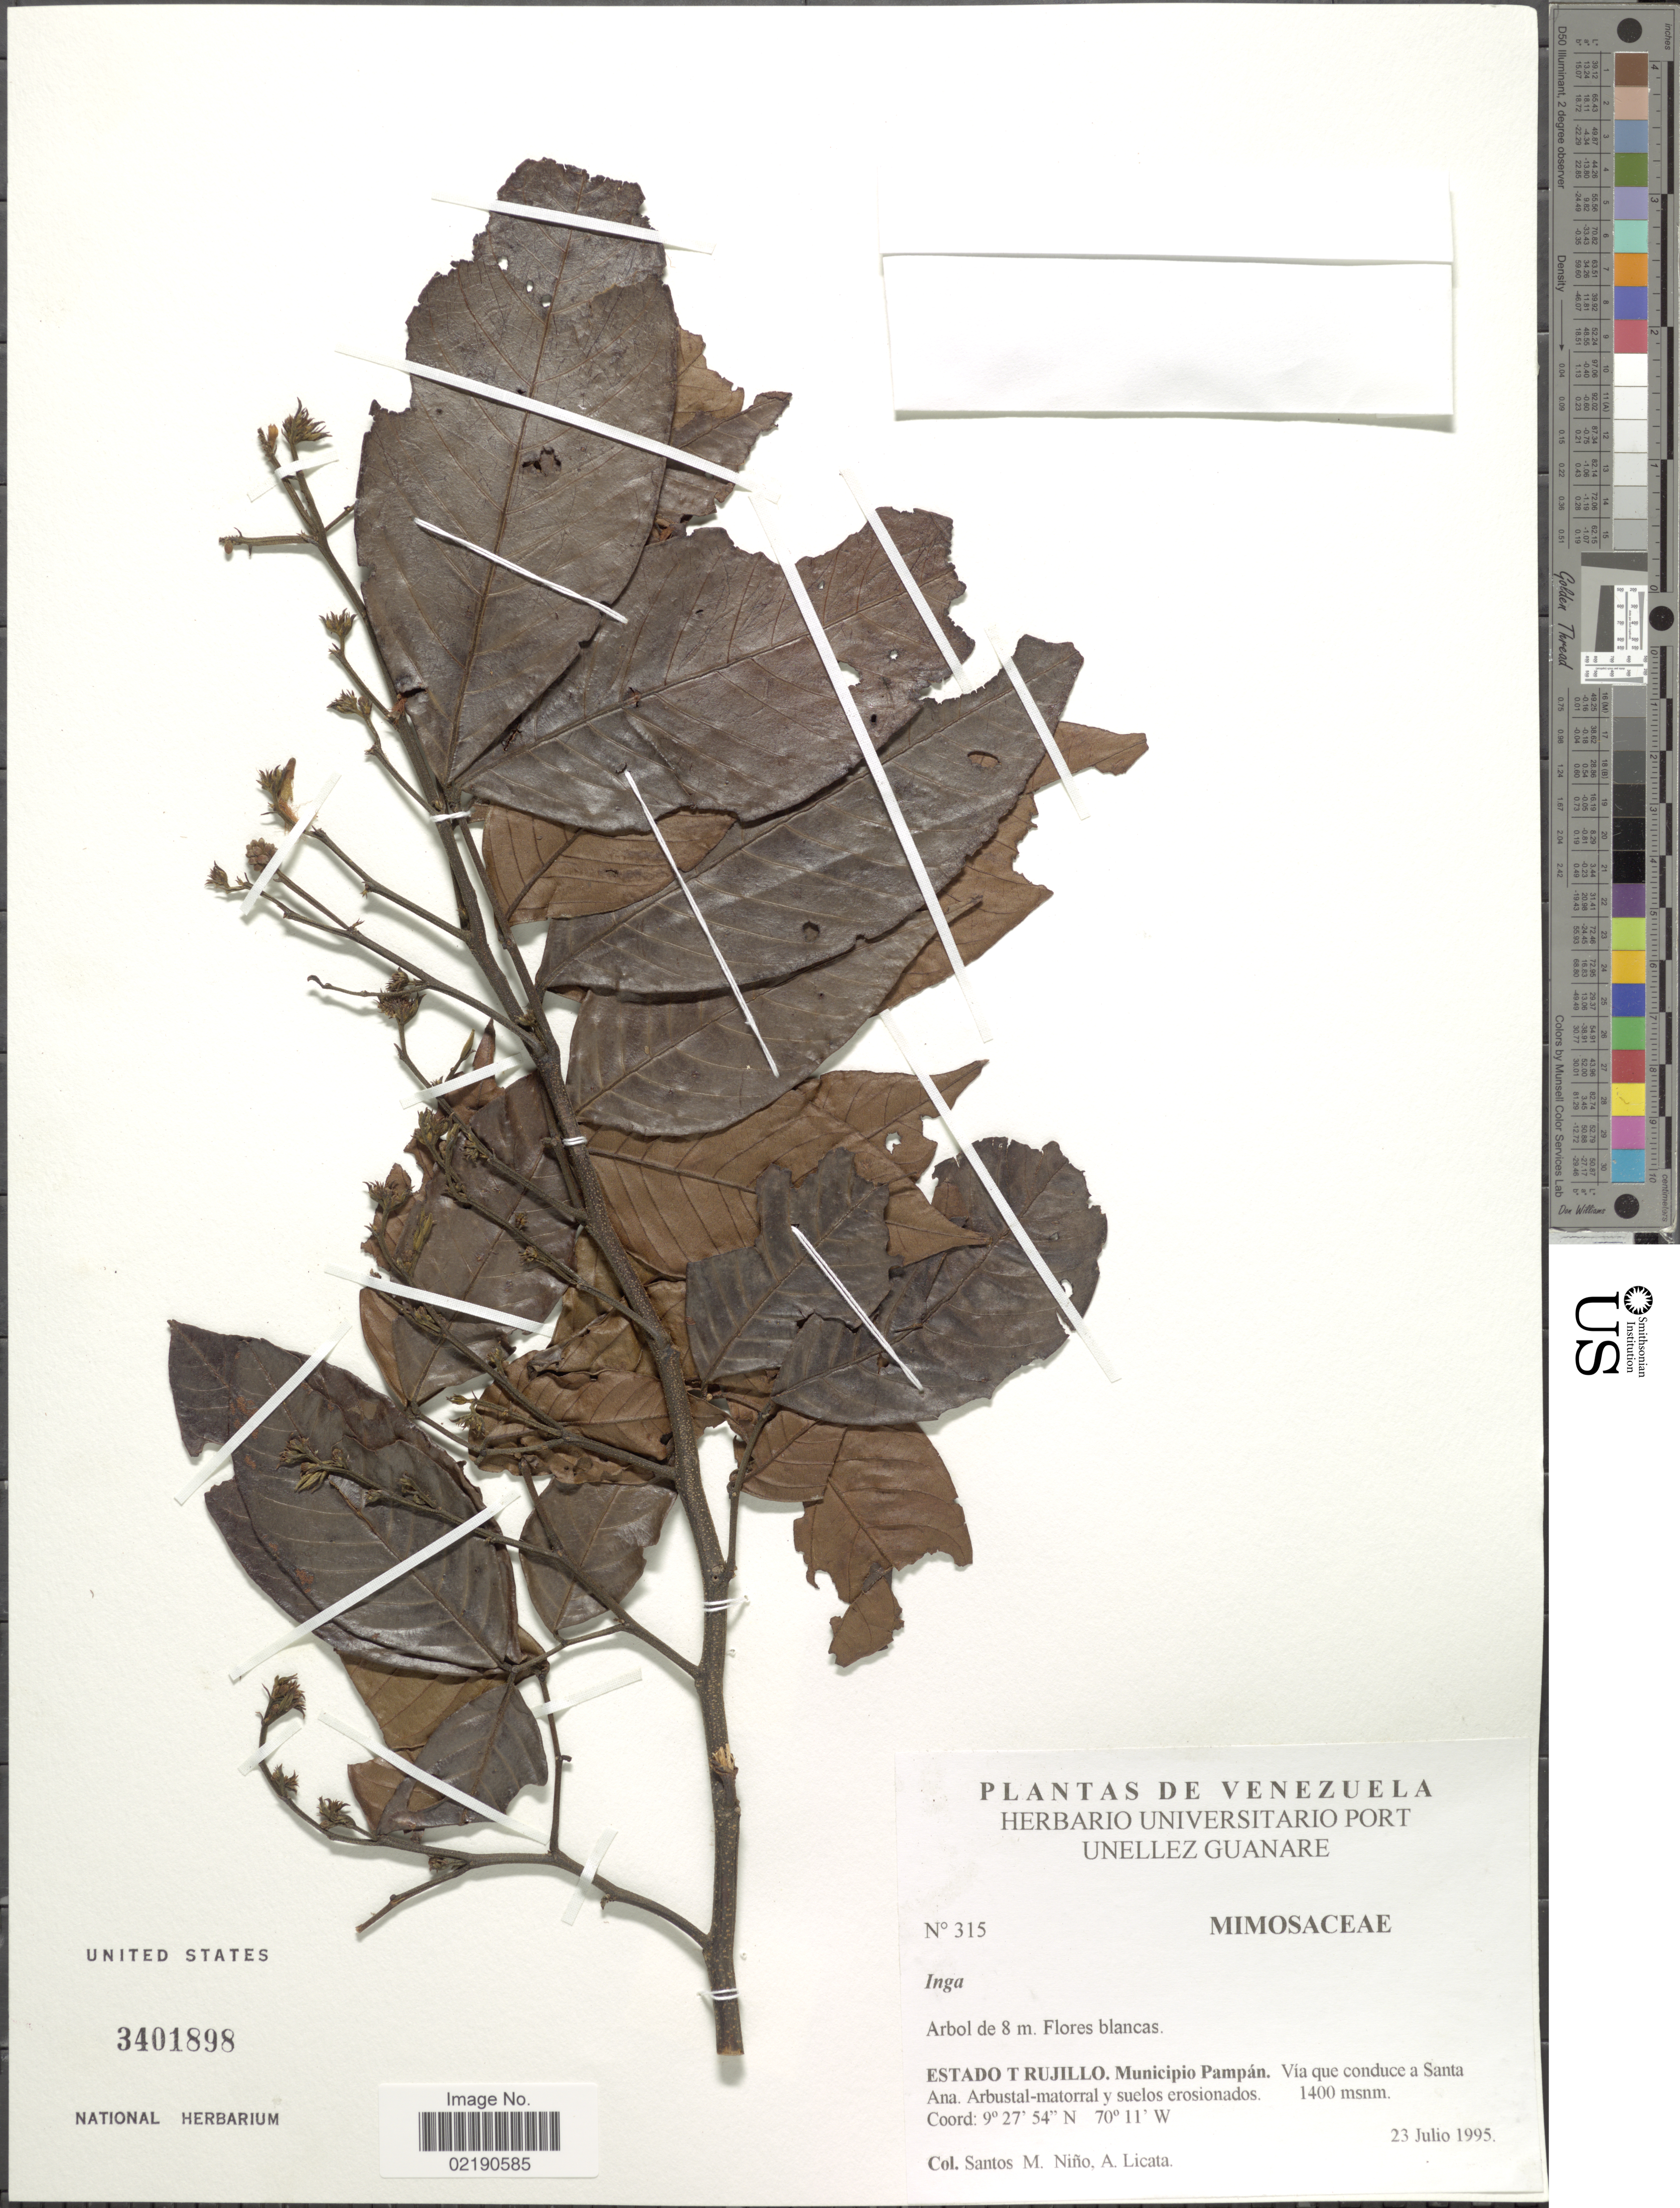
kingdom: Plantae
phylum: Tracheophyta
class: Magnoliopsida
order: Fabales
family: Fabaceae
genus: Inga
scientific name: Inga sp.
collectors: S. M. Niño & A. Licata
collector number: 315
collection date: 1995-07-23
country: Venezuela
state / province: Trujillo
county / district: Pampán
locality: Vía que conduce a Santa Ana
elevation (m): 1400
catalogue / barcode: US 3401898